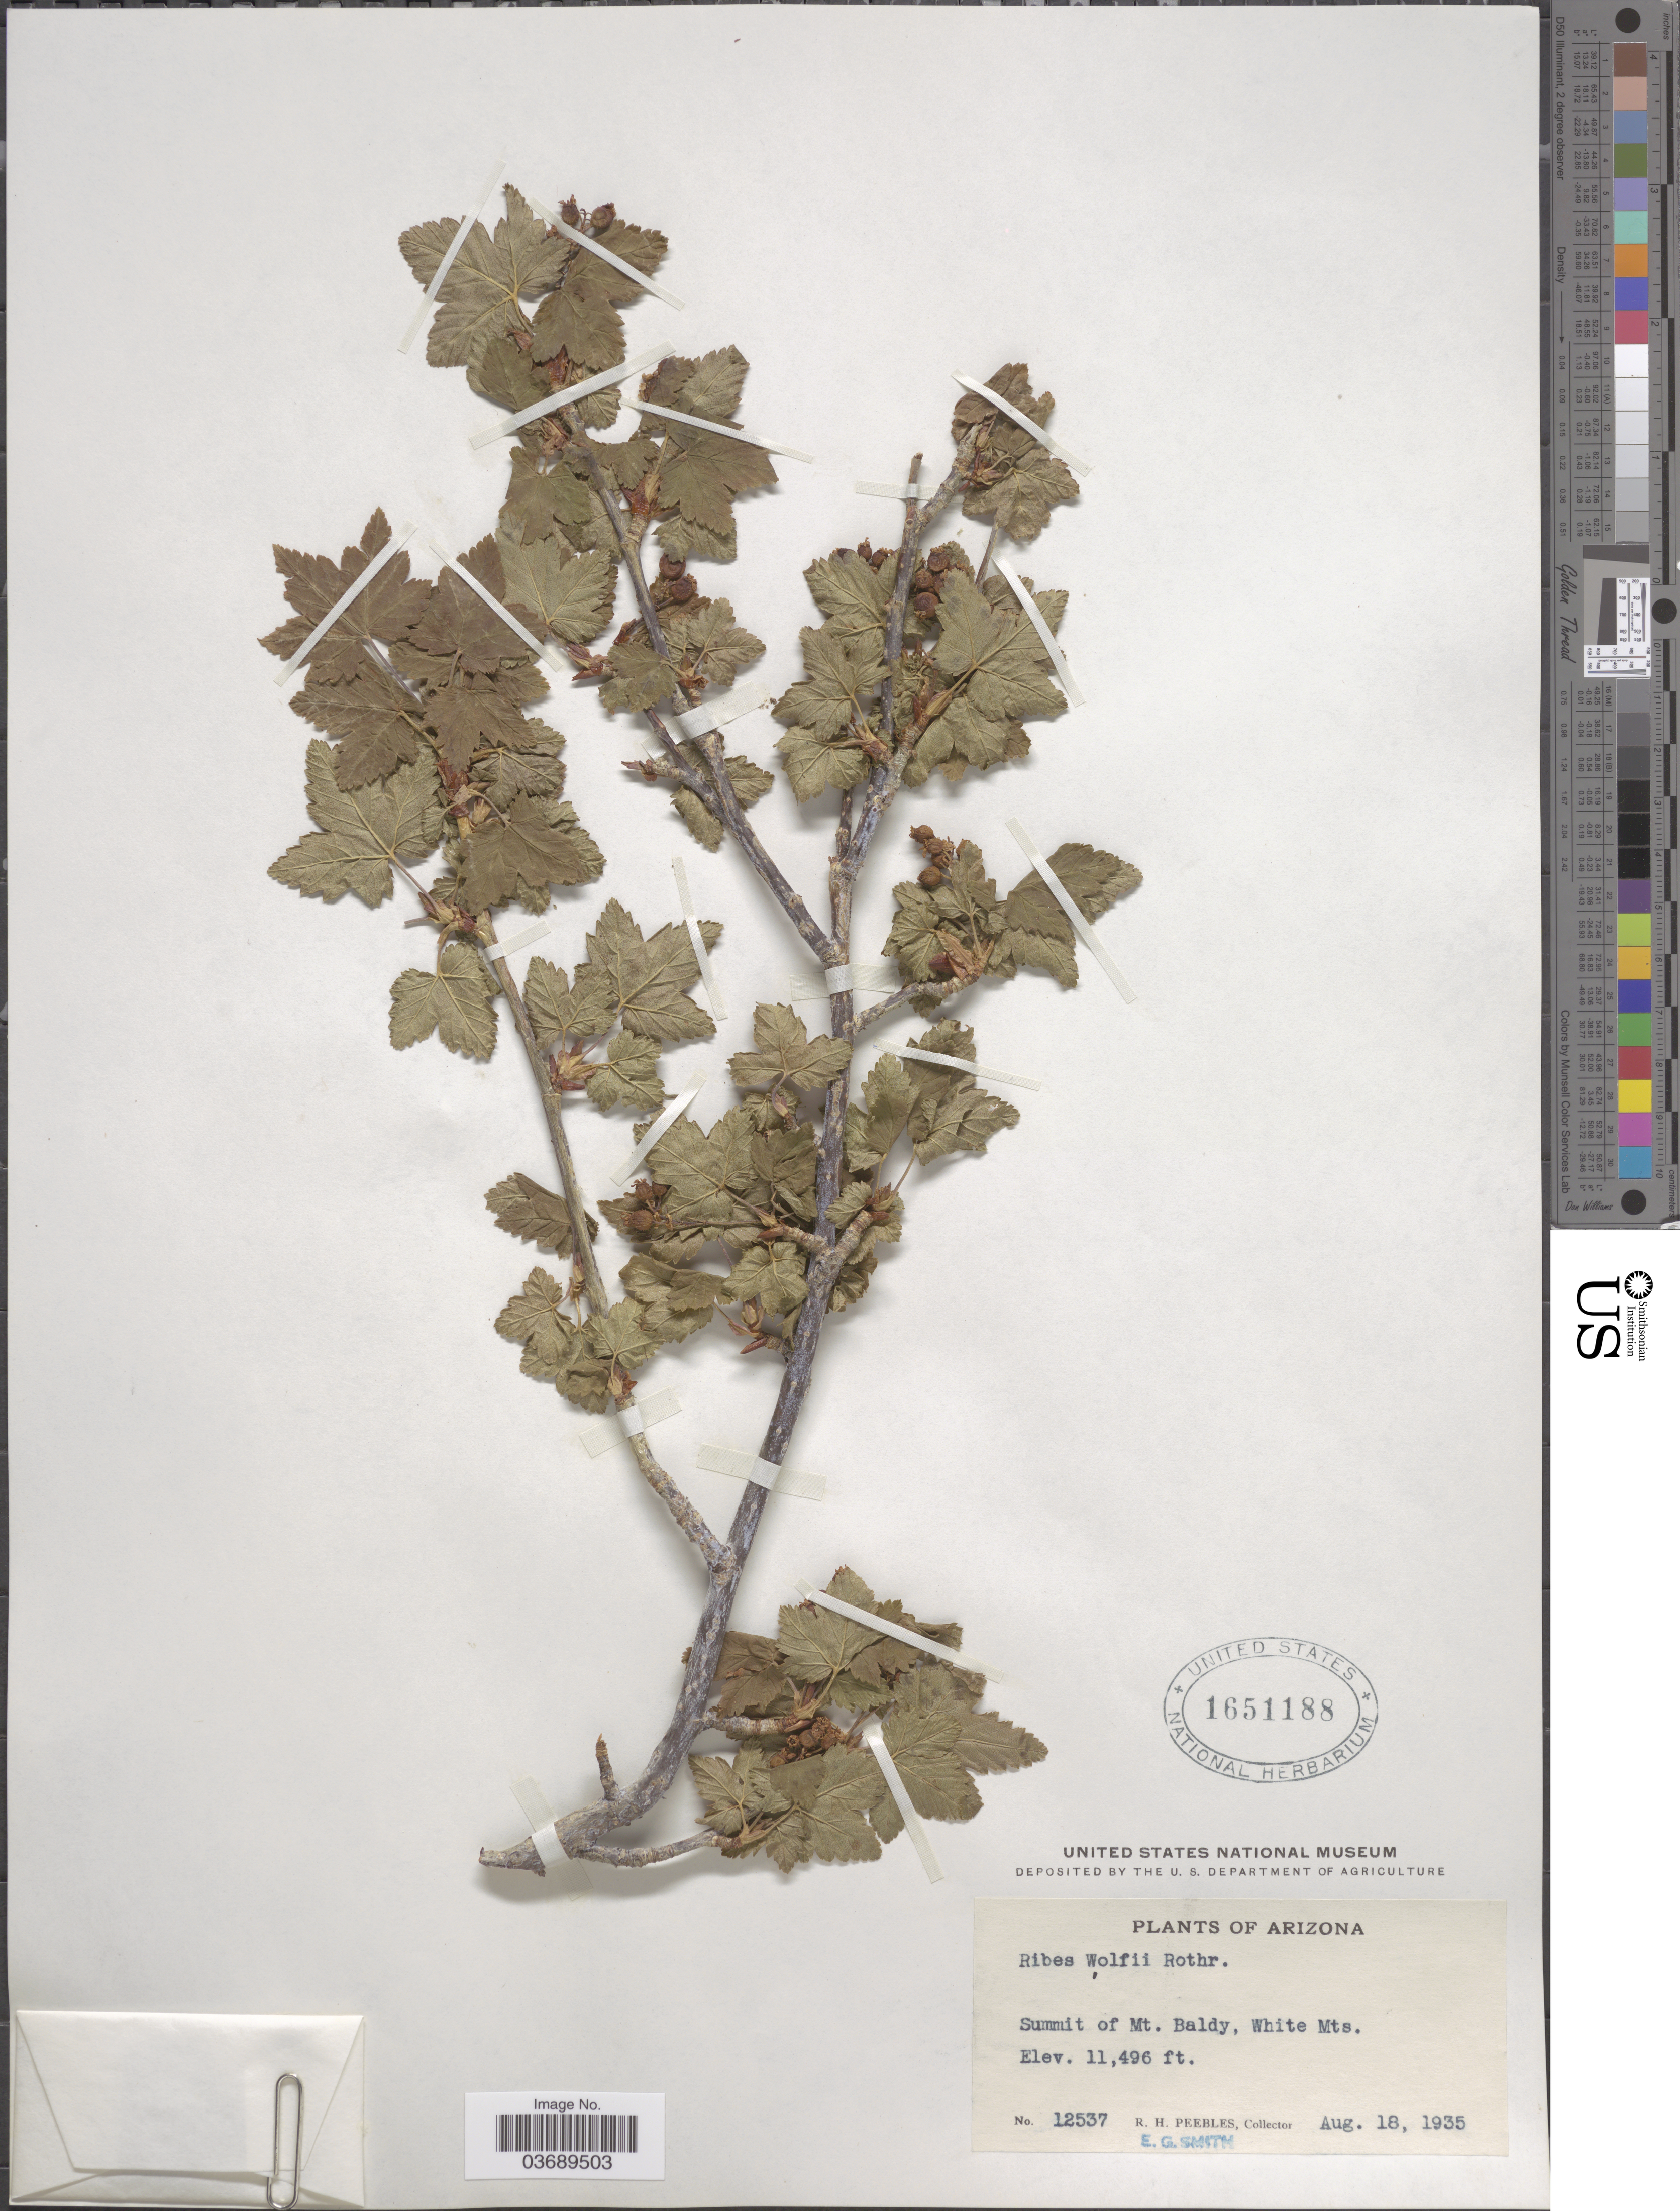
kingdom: Plantae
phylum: Tracheophyta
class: Magnoliopsida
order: Saxifragales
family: Grossulariaceae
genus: Ribes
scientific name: Ribes wolfii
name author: Rothr.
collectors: R. H. Peebles & E. G. Smith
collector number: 12537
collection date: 1935-08-18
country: United States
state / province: Arizona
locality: Summit of Mt. Baldy, White Mts.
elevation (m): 3504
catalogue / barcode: US 1651188